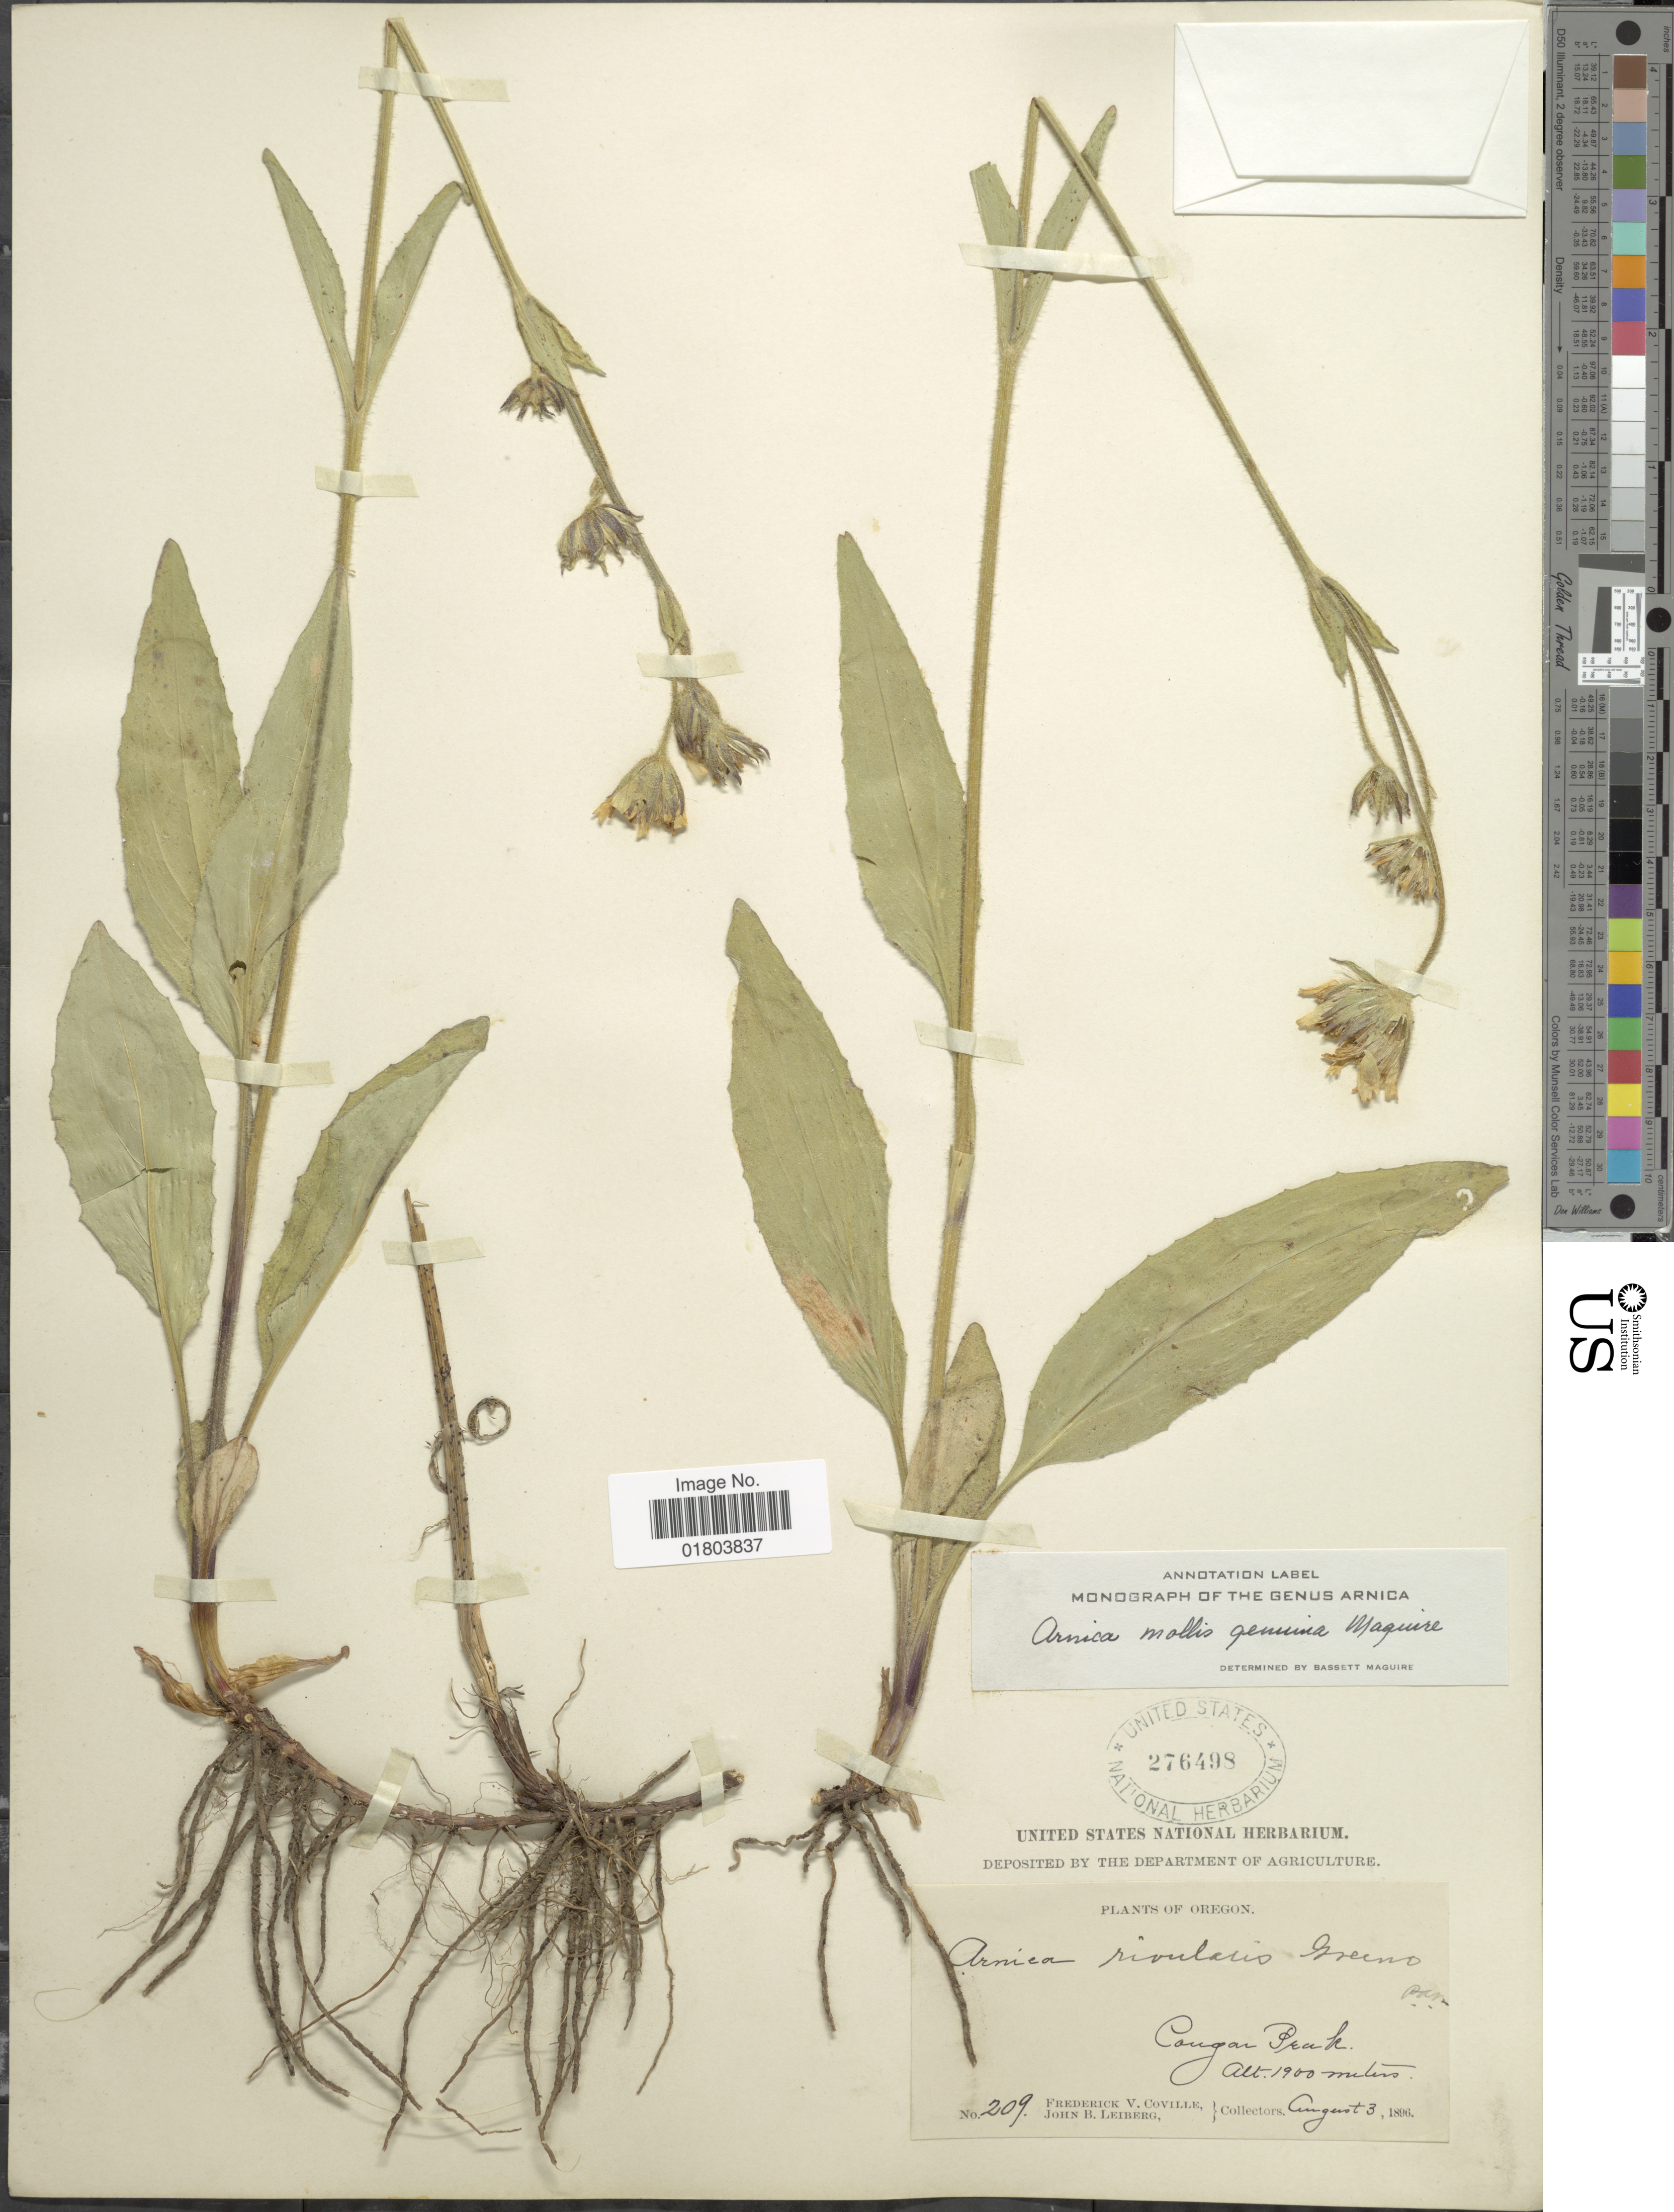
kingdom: Plantae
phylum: Tracheophyta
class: Magnoliopsida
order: Asterales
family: Asteraceae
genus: Arnica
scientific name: Arnica mollis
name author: Hook.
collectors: F. V. Coville & J. Leiberg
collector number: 209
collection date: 1896-08-03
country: United States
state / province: Oregon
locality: Cougar Peak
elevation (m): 1900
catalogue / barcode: US 276498